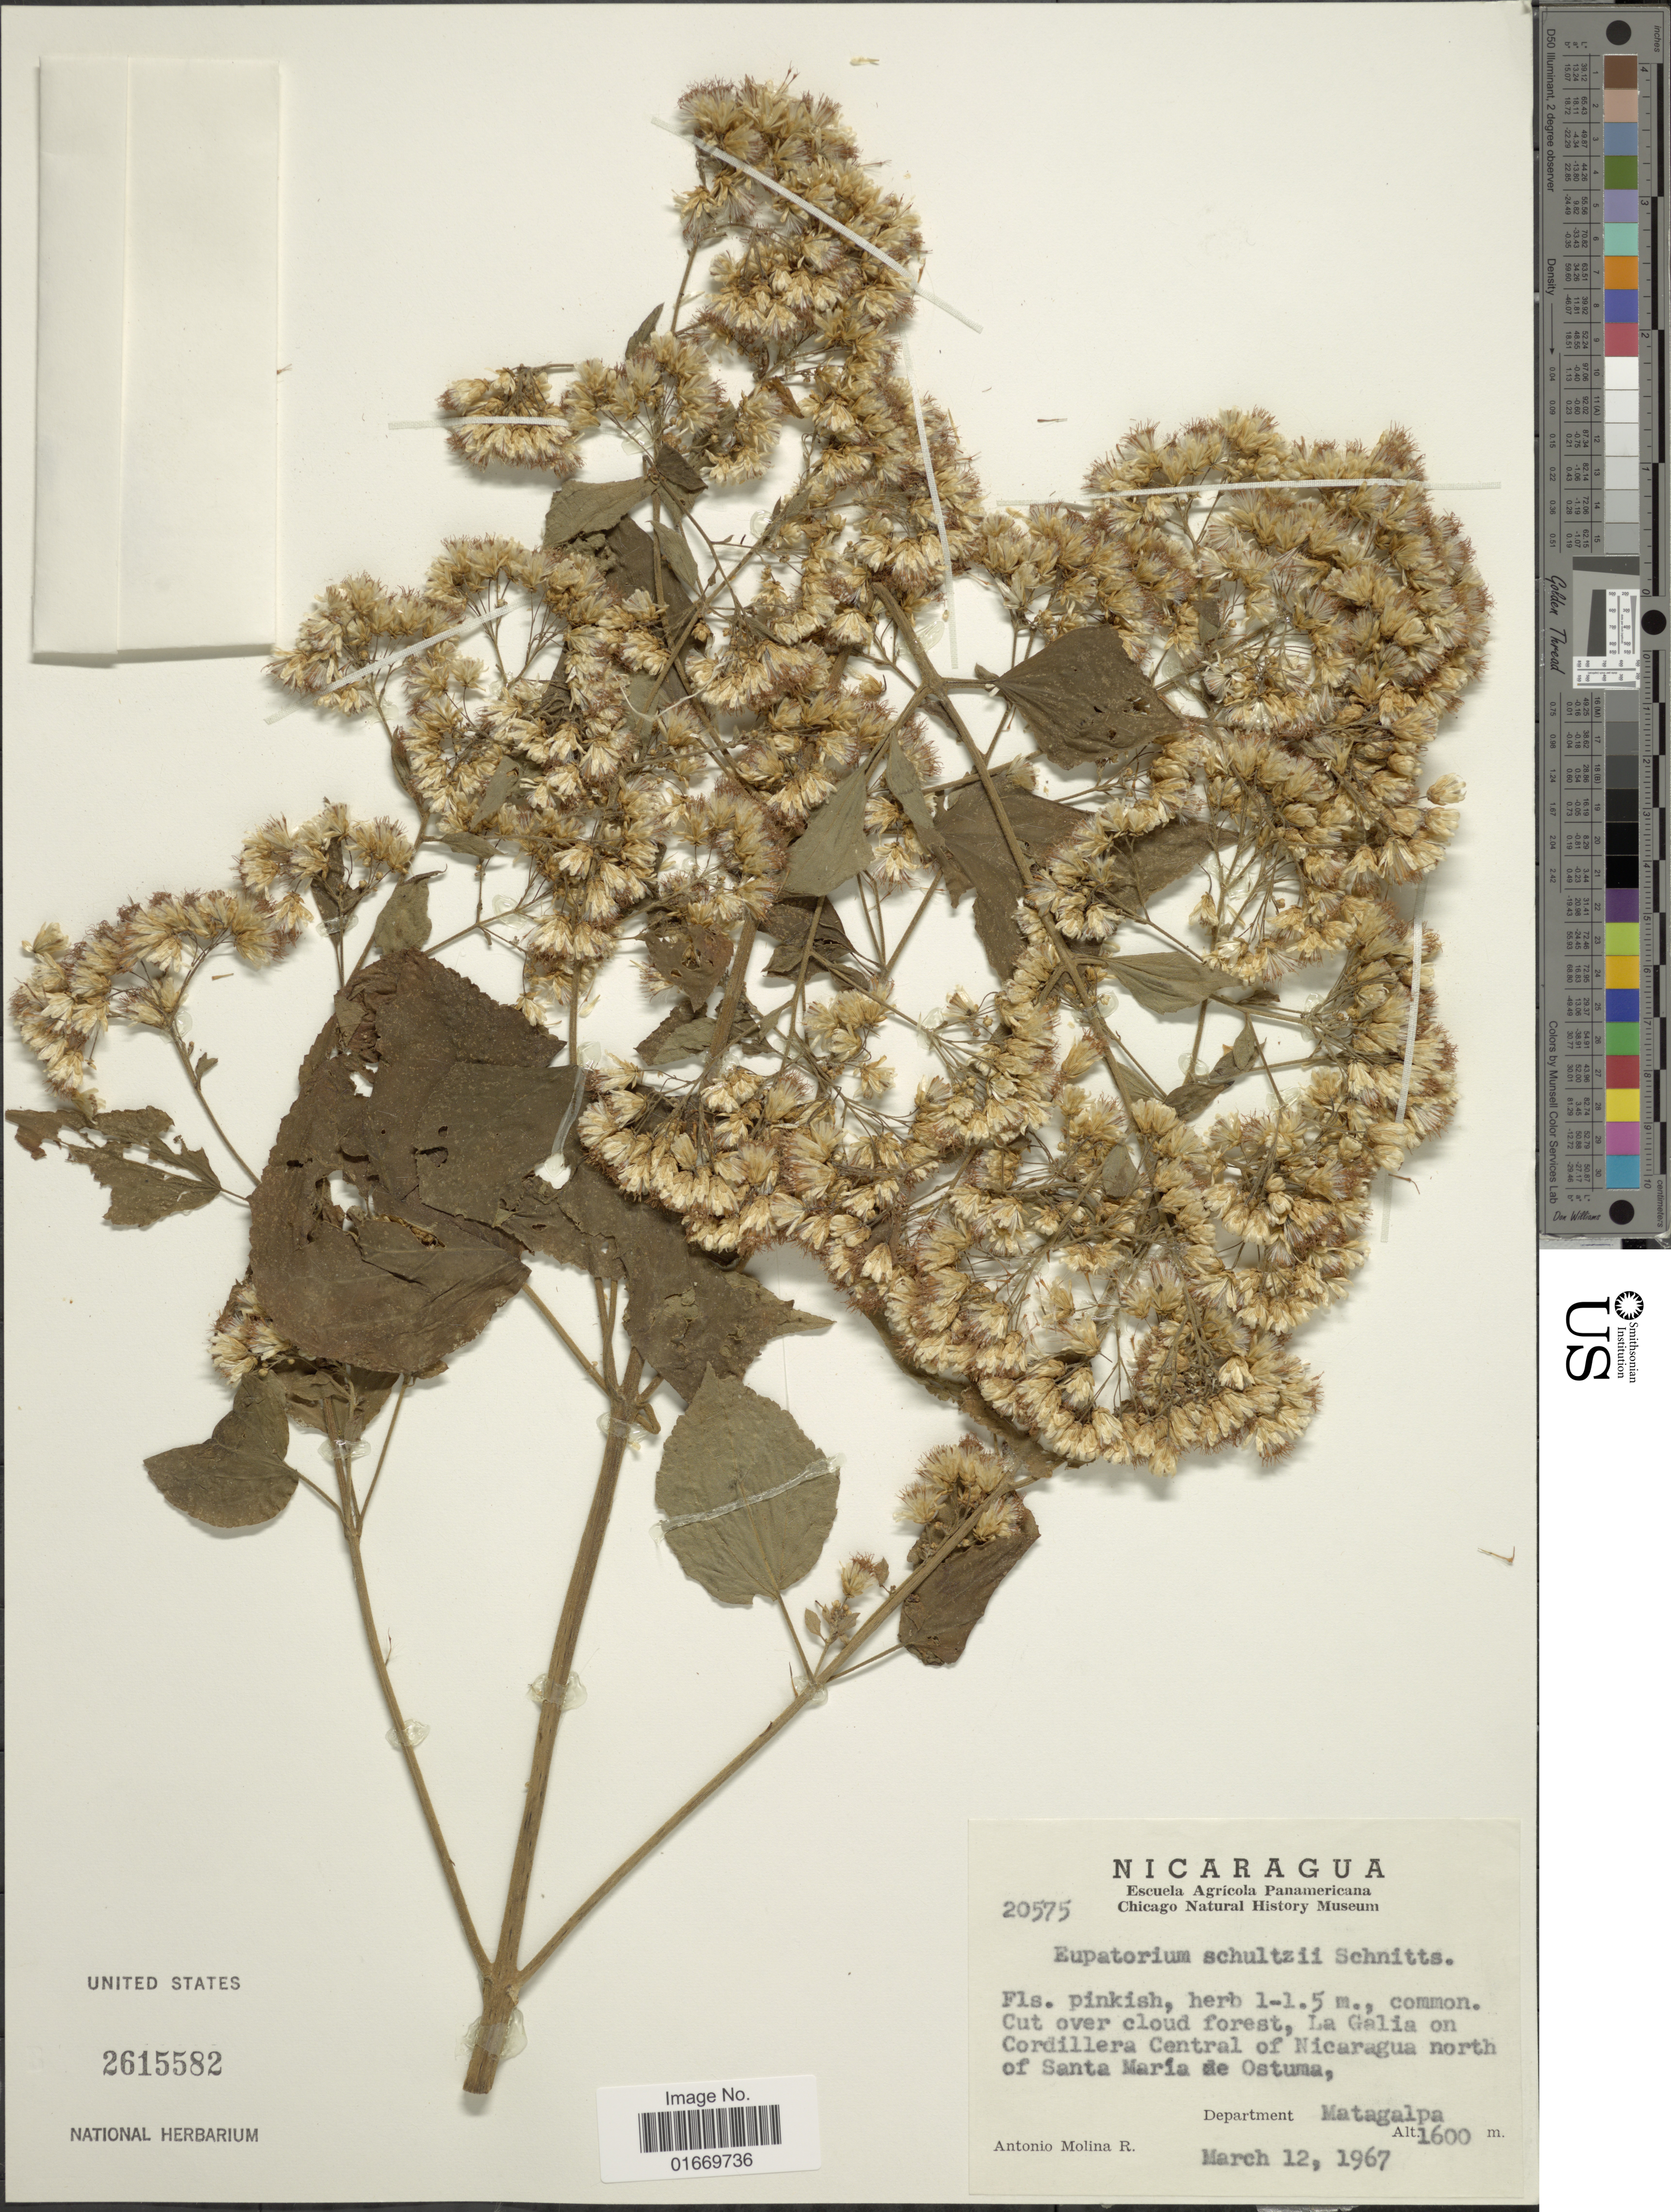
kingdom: Plantae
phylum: Tracheophyta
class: Magnoliopsida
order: Asterales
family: Asteraceae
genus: Peteravenia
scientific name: Peteravenia schultzii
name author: (Schnittsp.) R.M. King & H. Rob.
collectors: A. Molina R.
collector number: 20575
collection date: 1967-03-12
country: Nicaragua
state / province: Matagalpa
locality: Nicaragua. Cut over cloud forest, La Galia on Cordillera Central of Nicaragua morth of Santa Maria de Ostuma, Department Matagalpa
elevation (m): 1600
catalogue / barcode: US 2615582